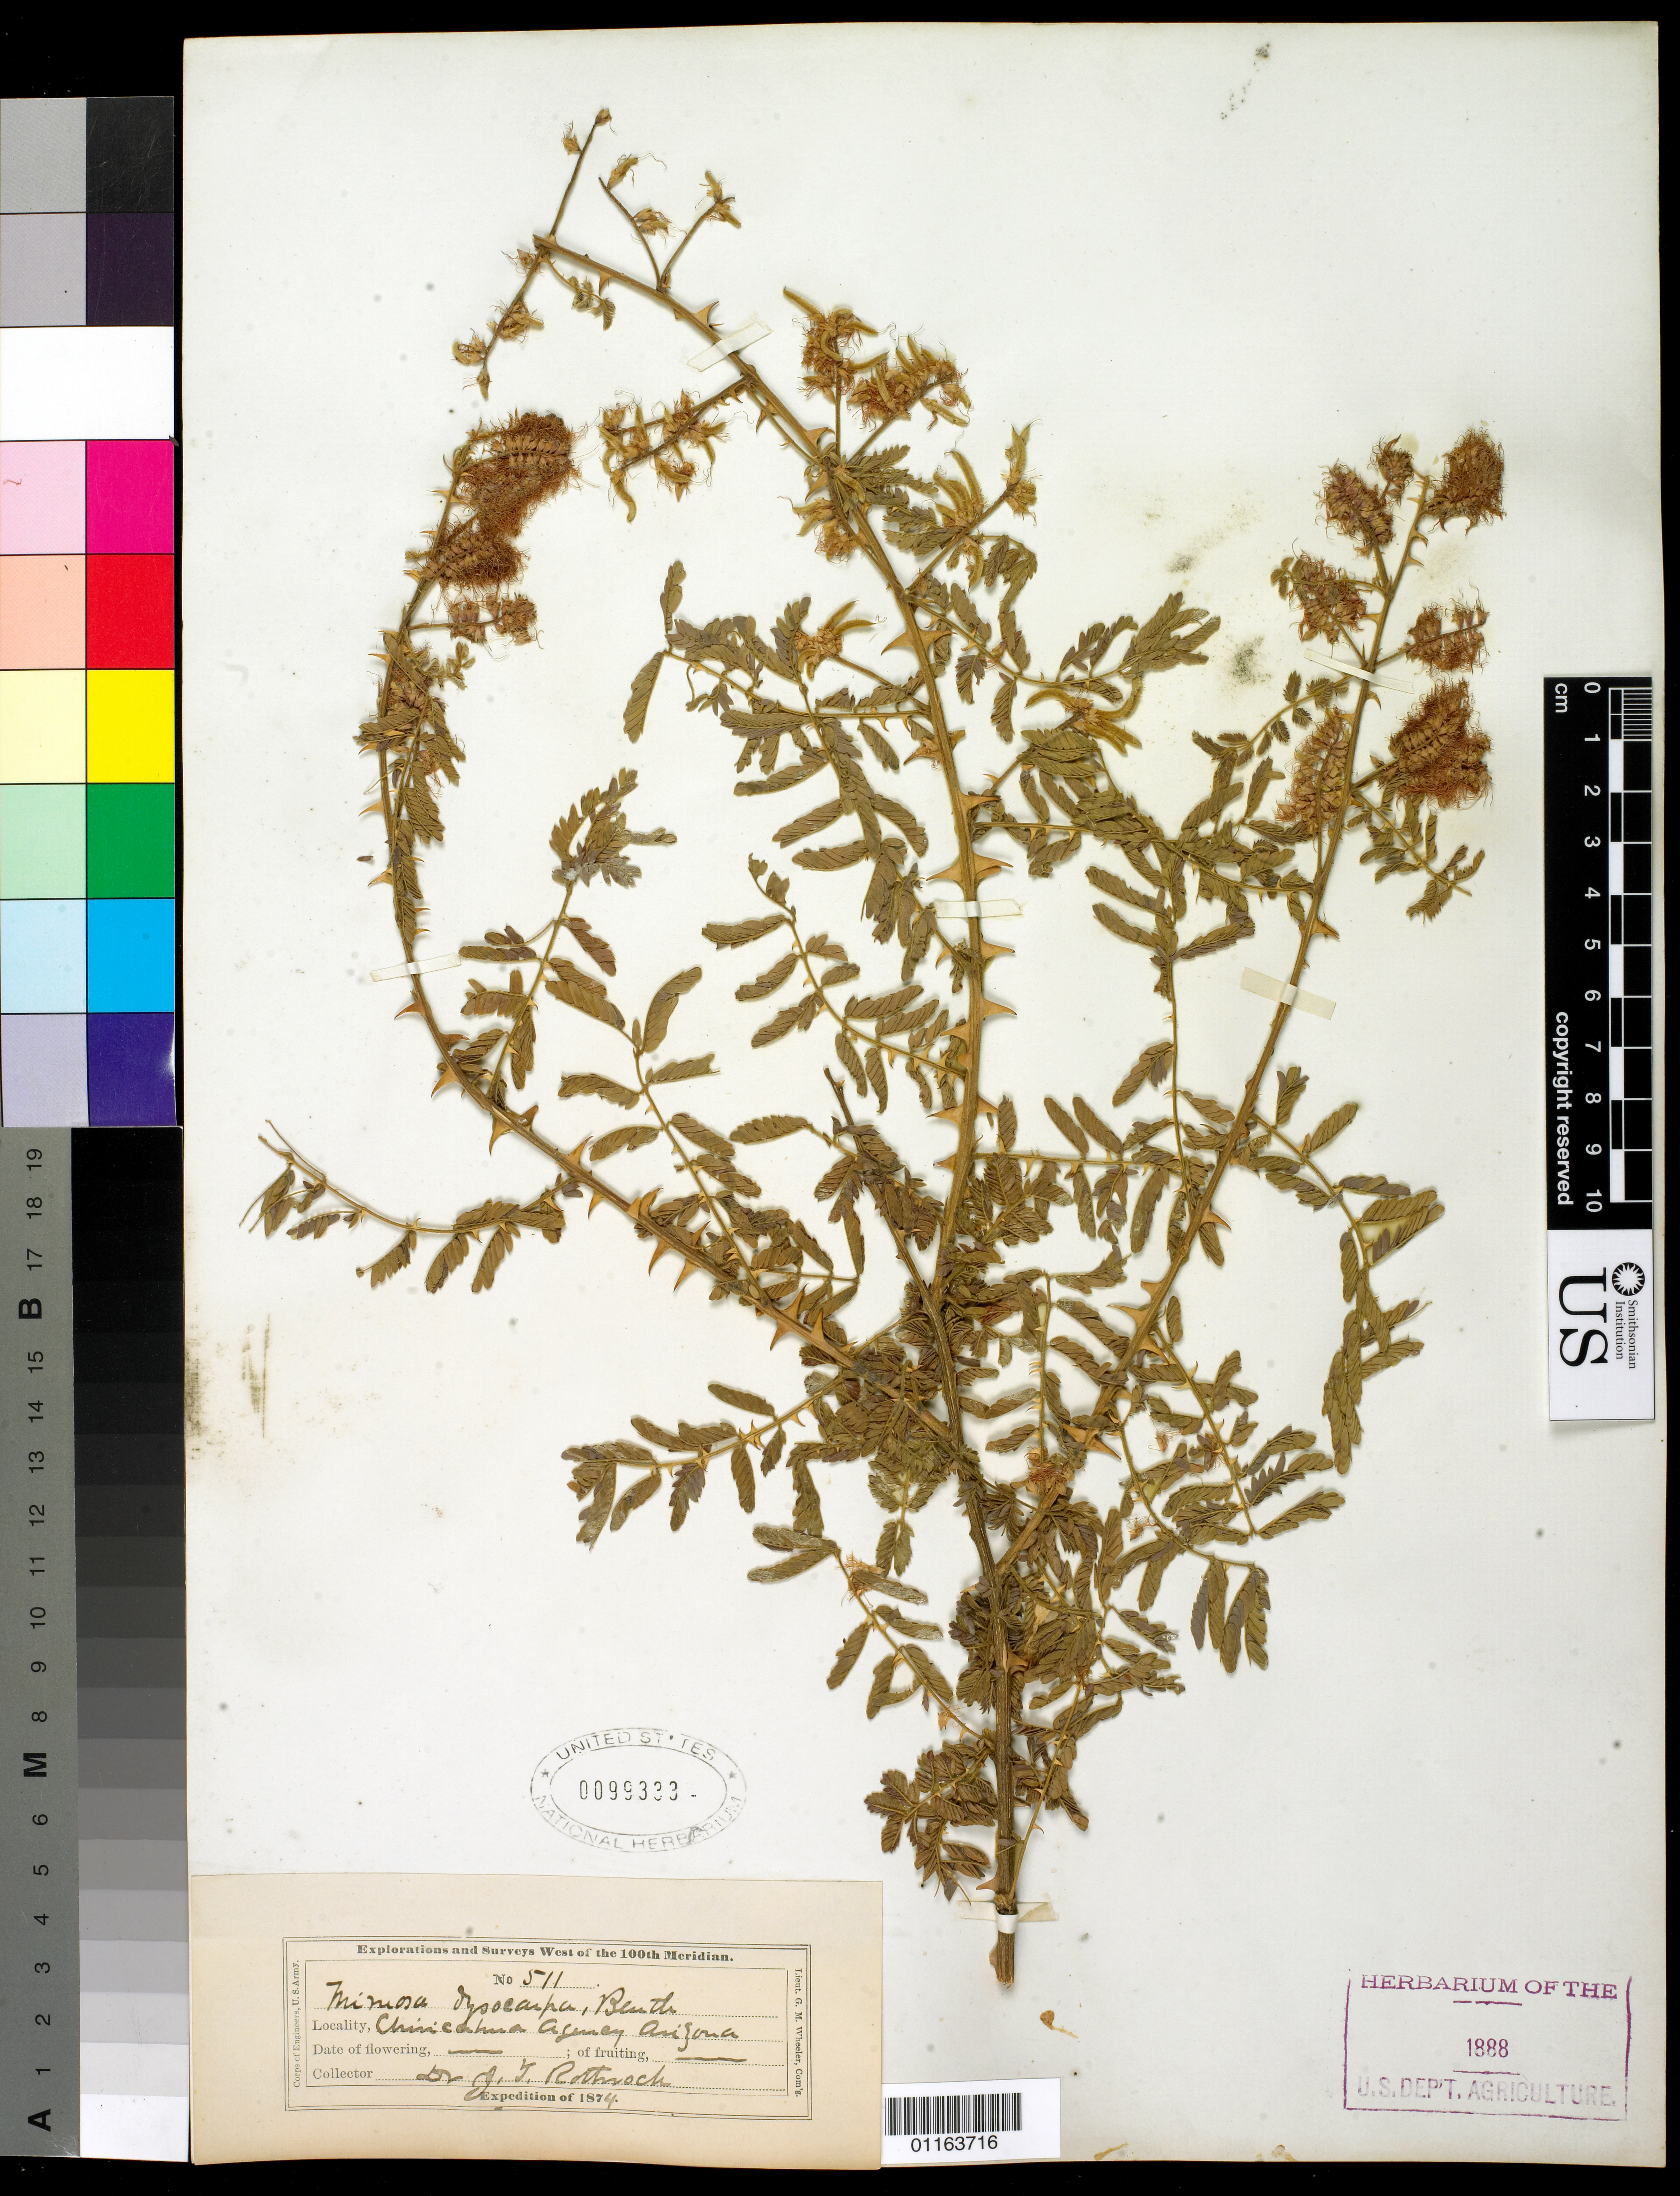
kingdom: Plantae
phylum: Tracheophyta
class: Magnoliopsida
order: Fabales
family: Fabaceae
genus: Mimosa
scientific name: Mimosa dysocarpa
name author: Benth. ex A. Gray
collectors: J. T. Rothrock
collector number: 511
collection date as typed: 1874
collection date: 1874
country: United States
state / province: Arizona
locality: Chiricahua Agency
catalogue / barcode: US 99333